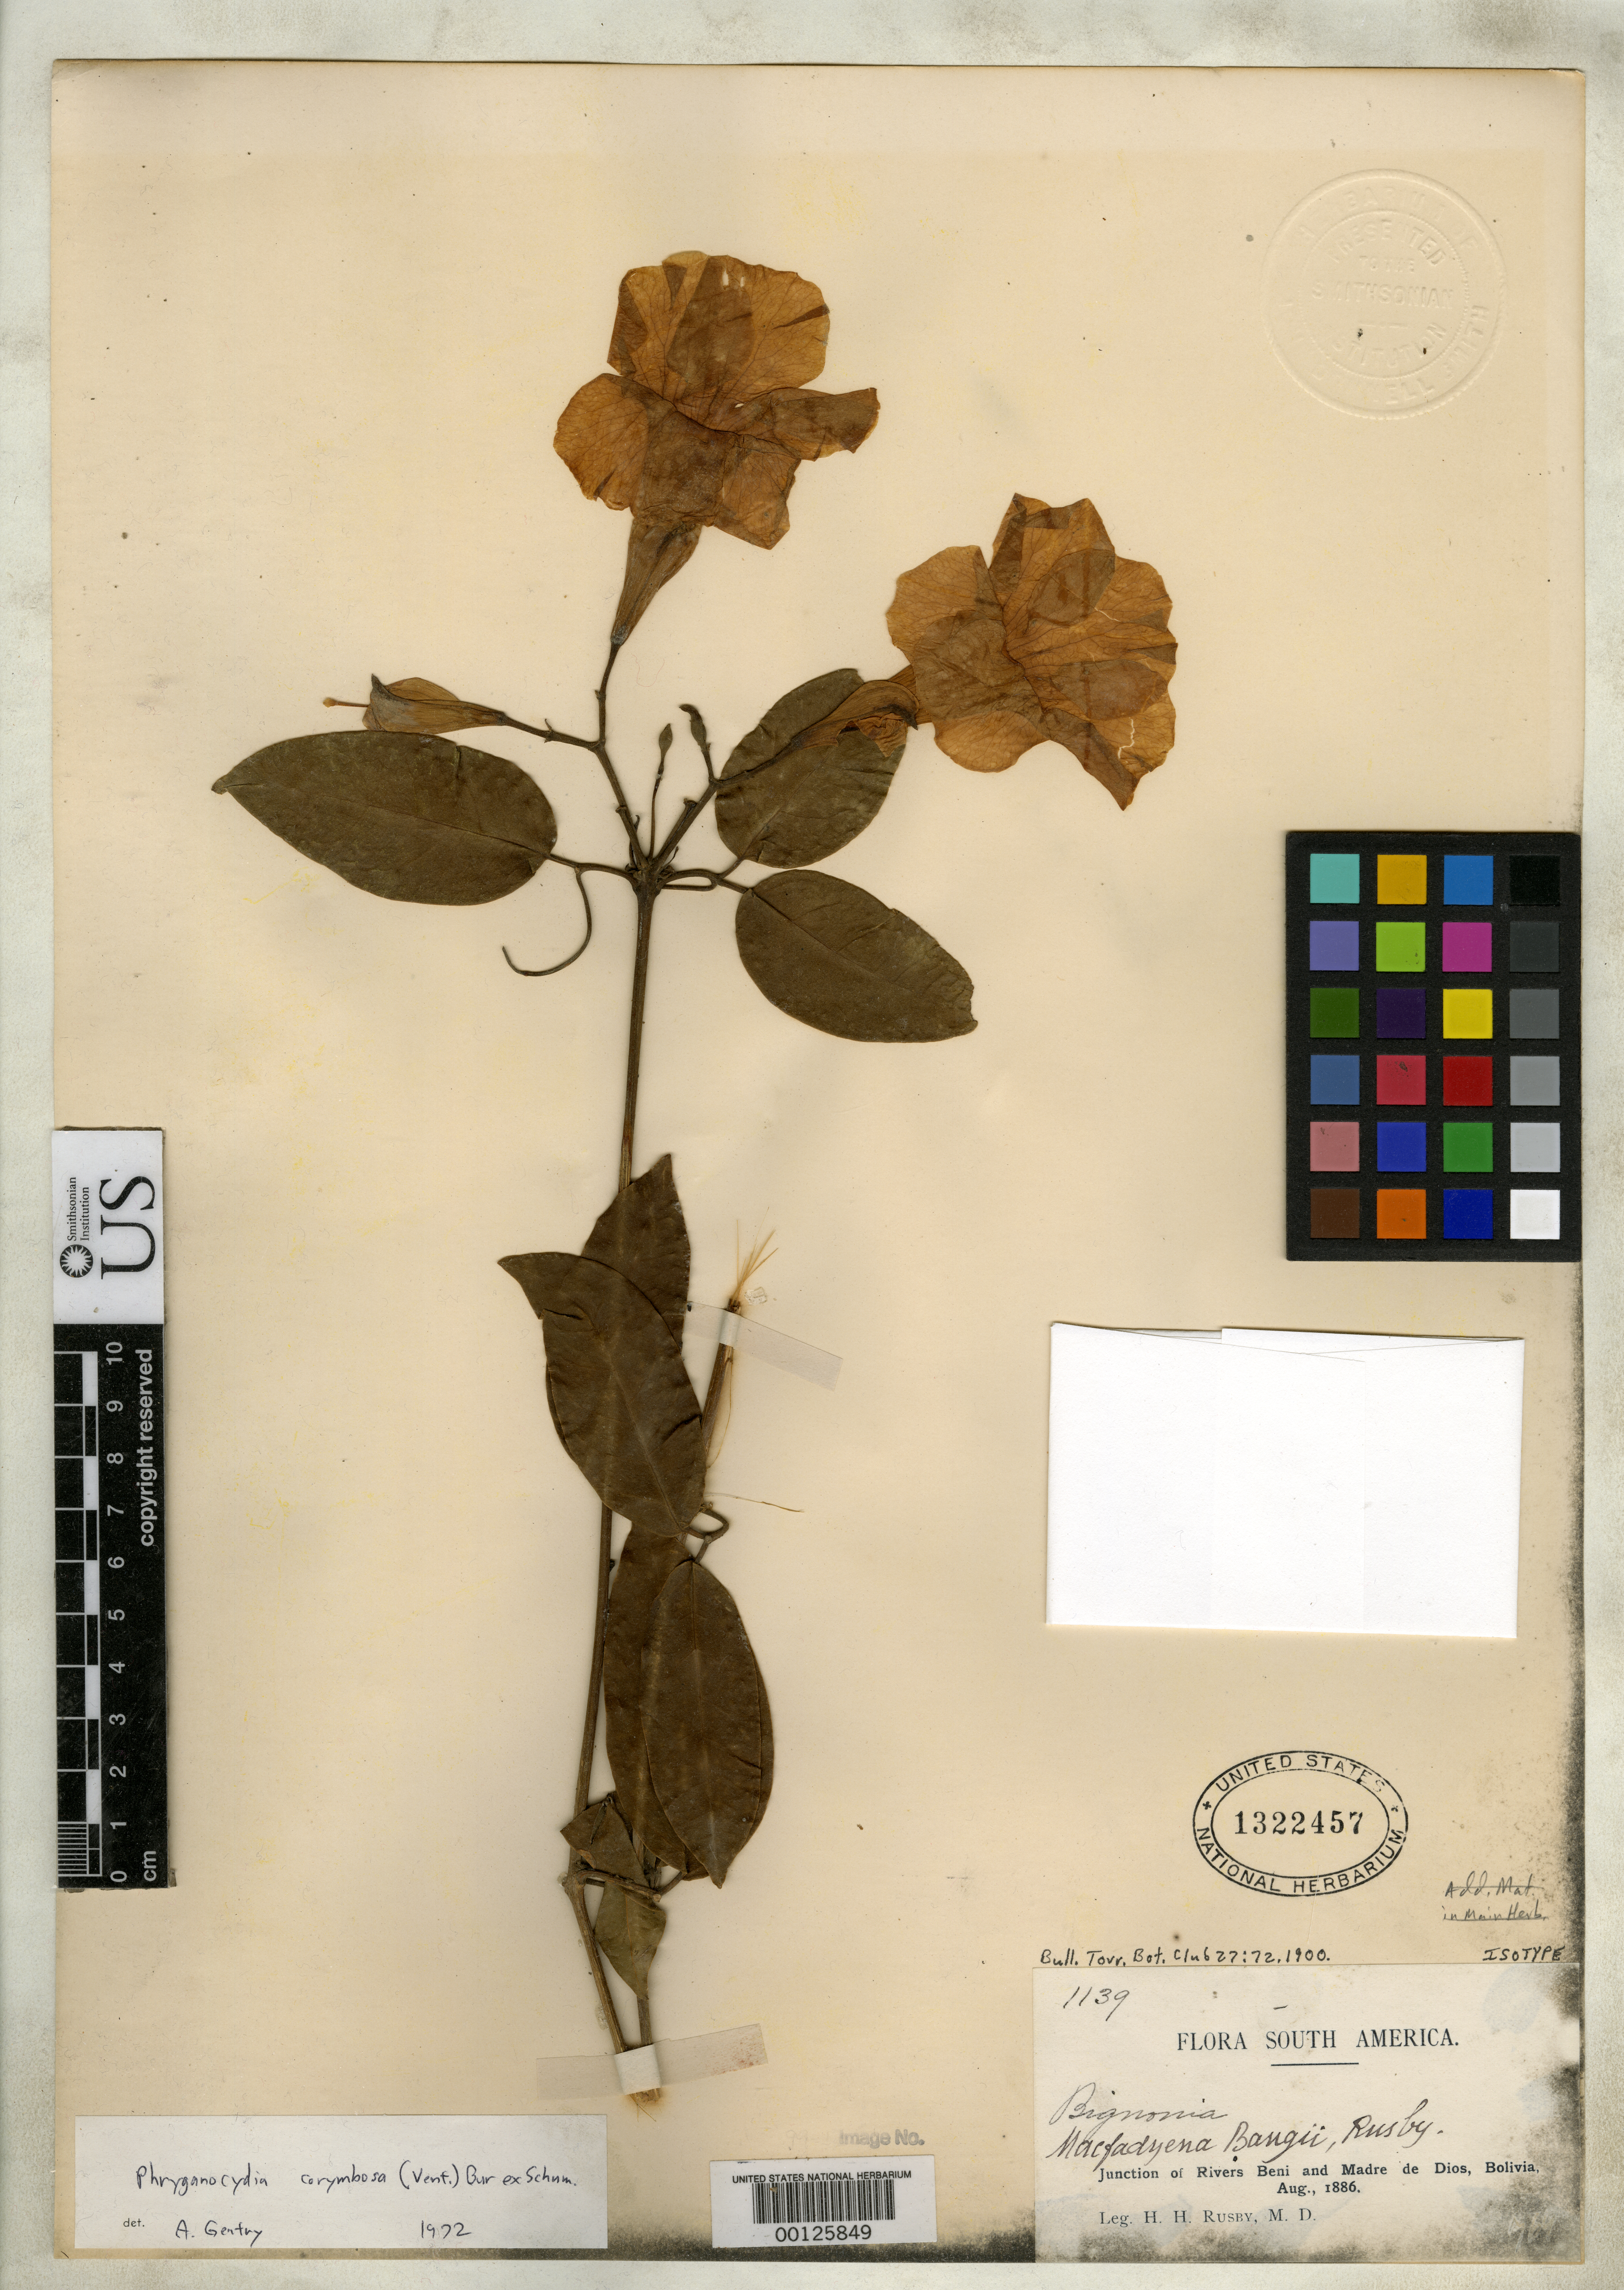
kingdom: Plantae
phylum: Tracheophyta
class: Magnoliopsida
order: Lamiales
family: Bignoniaceae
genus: Macfadyena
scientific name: Macfadyena bangii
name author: Rusby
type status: Isotype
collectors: H. H. Rusby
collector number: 1139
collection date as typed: Aug 1886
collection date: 1886-08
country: Bolivia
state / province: Beni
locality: Junction of Rivers Beni and Madre de Dios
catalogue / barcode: US 1322457